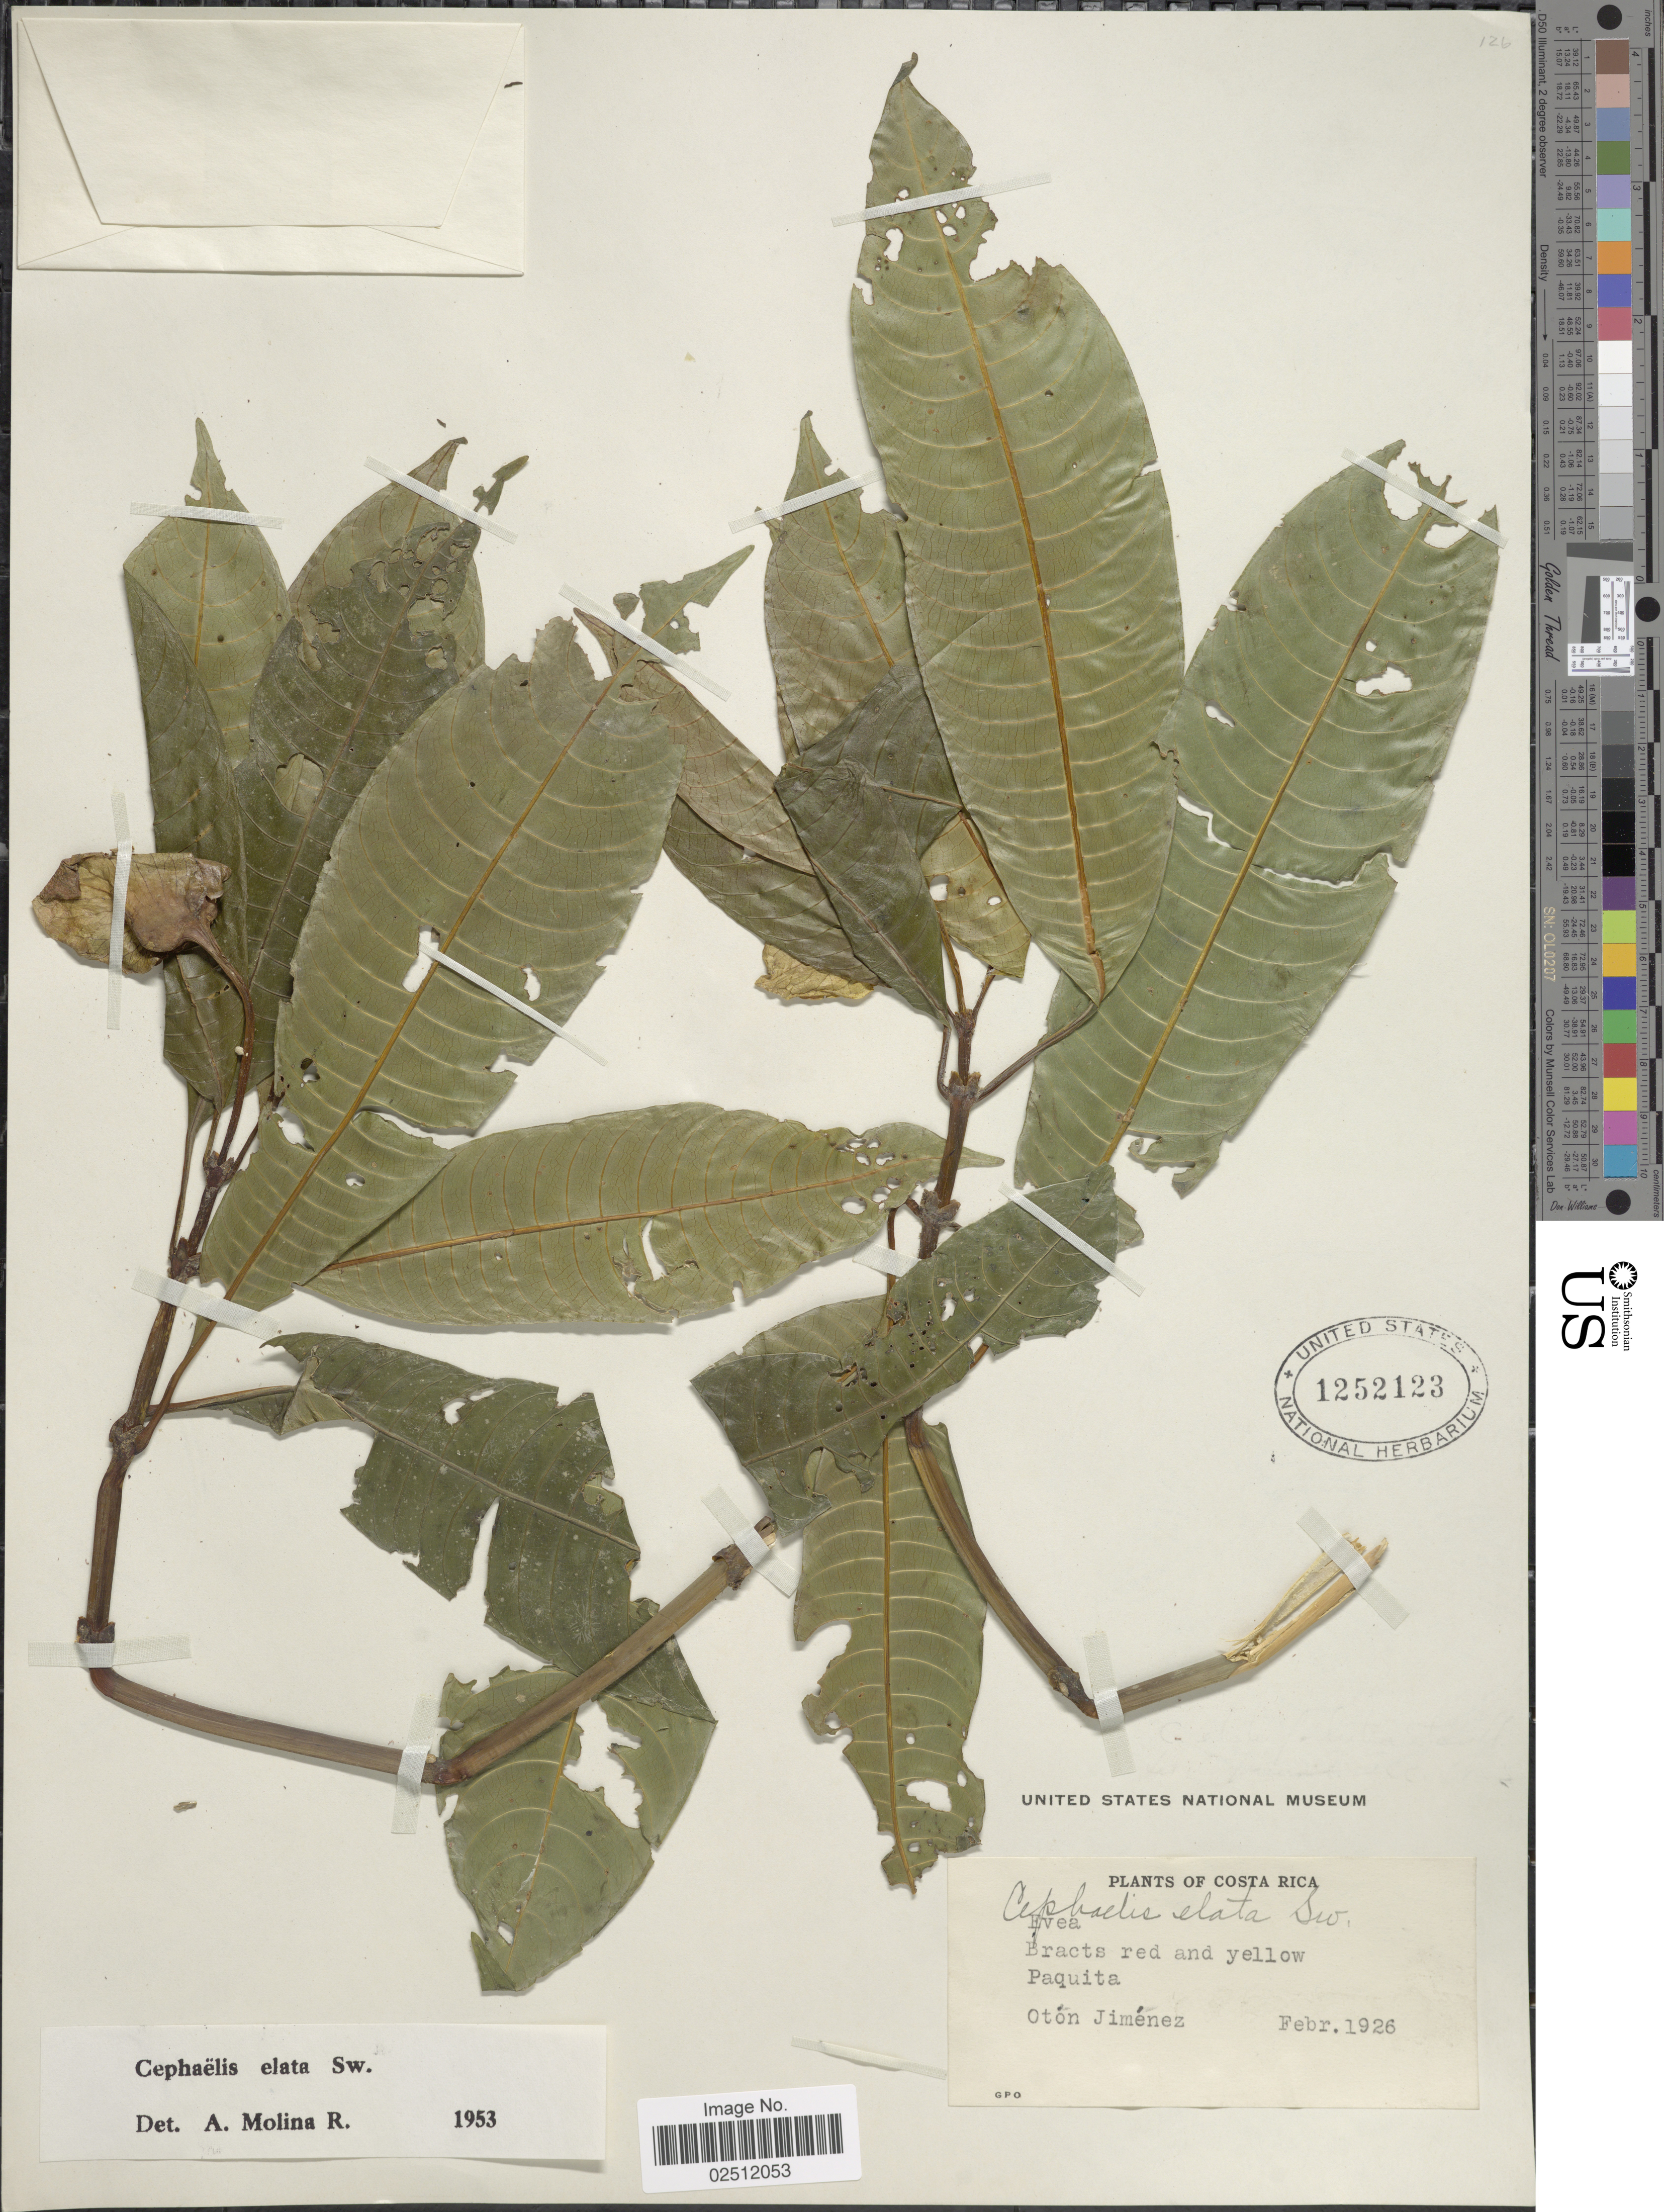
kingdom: Plantae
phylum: Tracheophyta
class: Magnoliopsida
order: Gentianales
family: Rubiaceae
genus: Psychotria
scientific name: Psychotria elata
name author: (Sw.) Hammel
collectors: O. Jimenez L.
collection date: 1926-02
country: Costa Rica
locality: Bracts red and yellow Paquita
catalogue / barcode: US 1252123